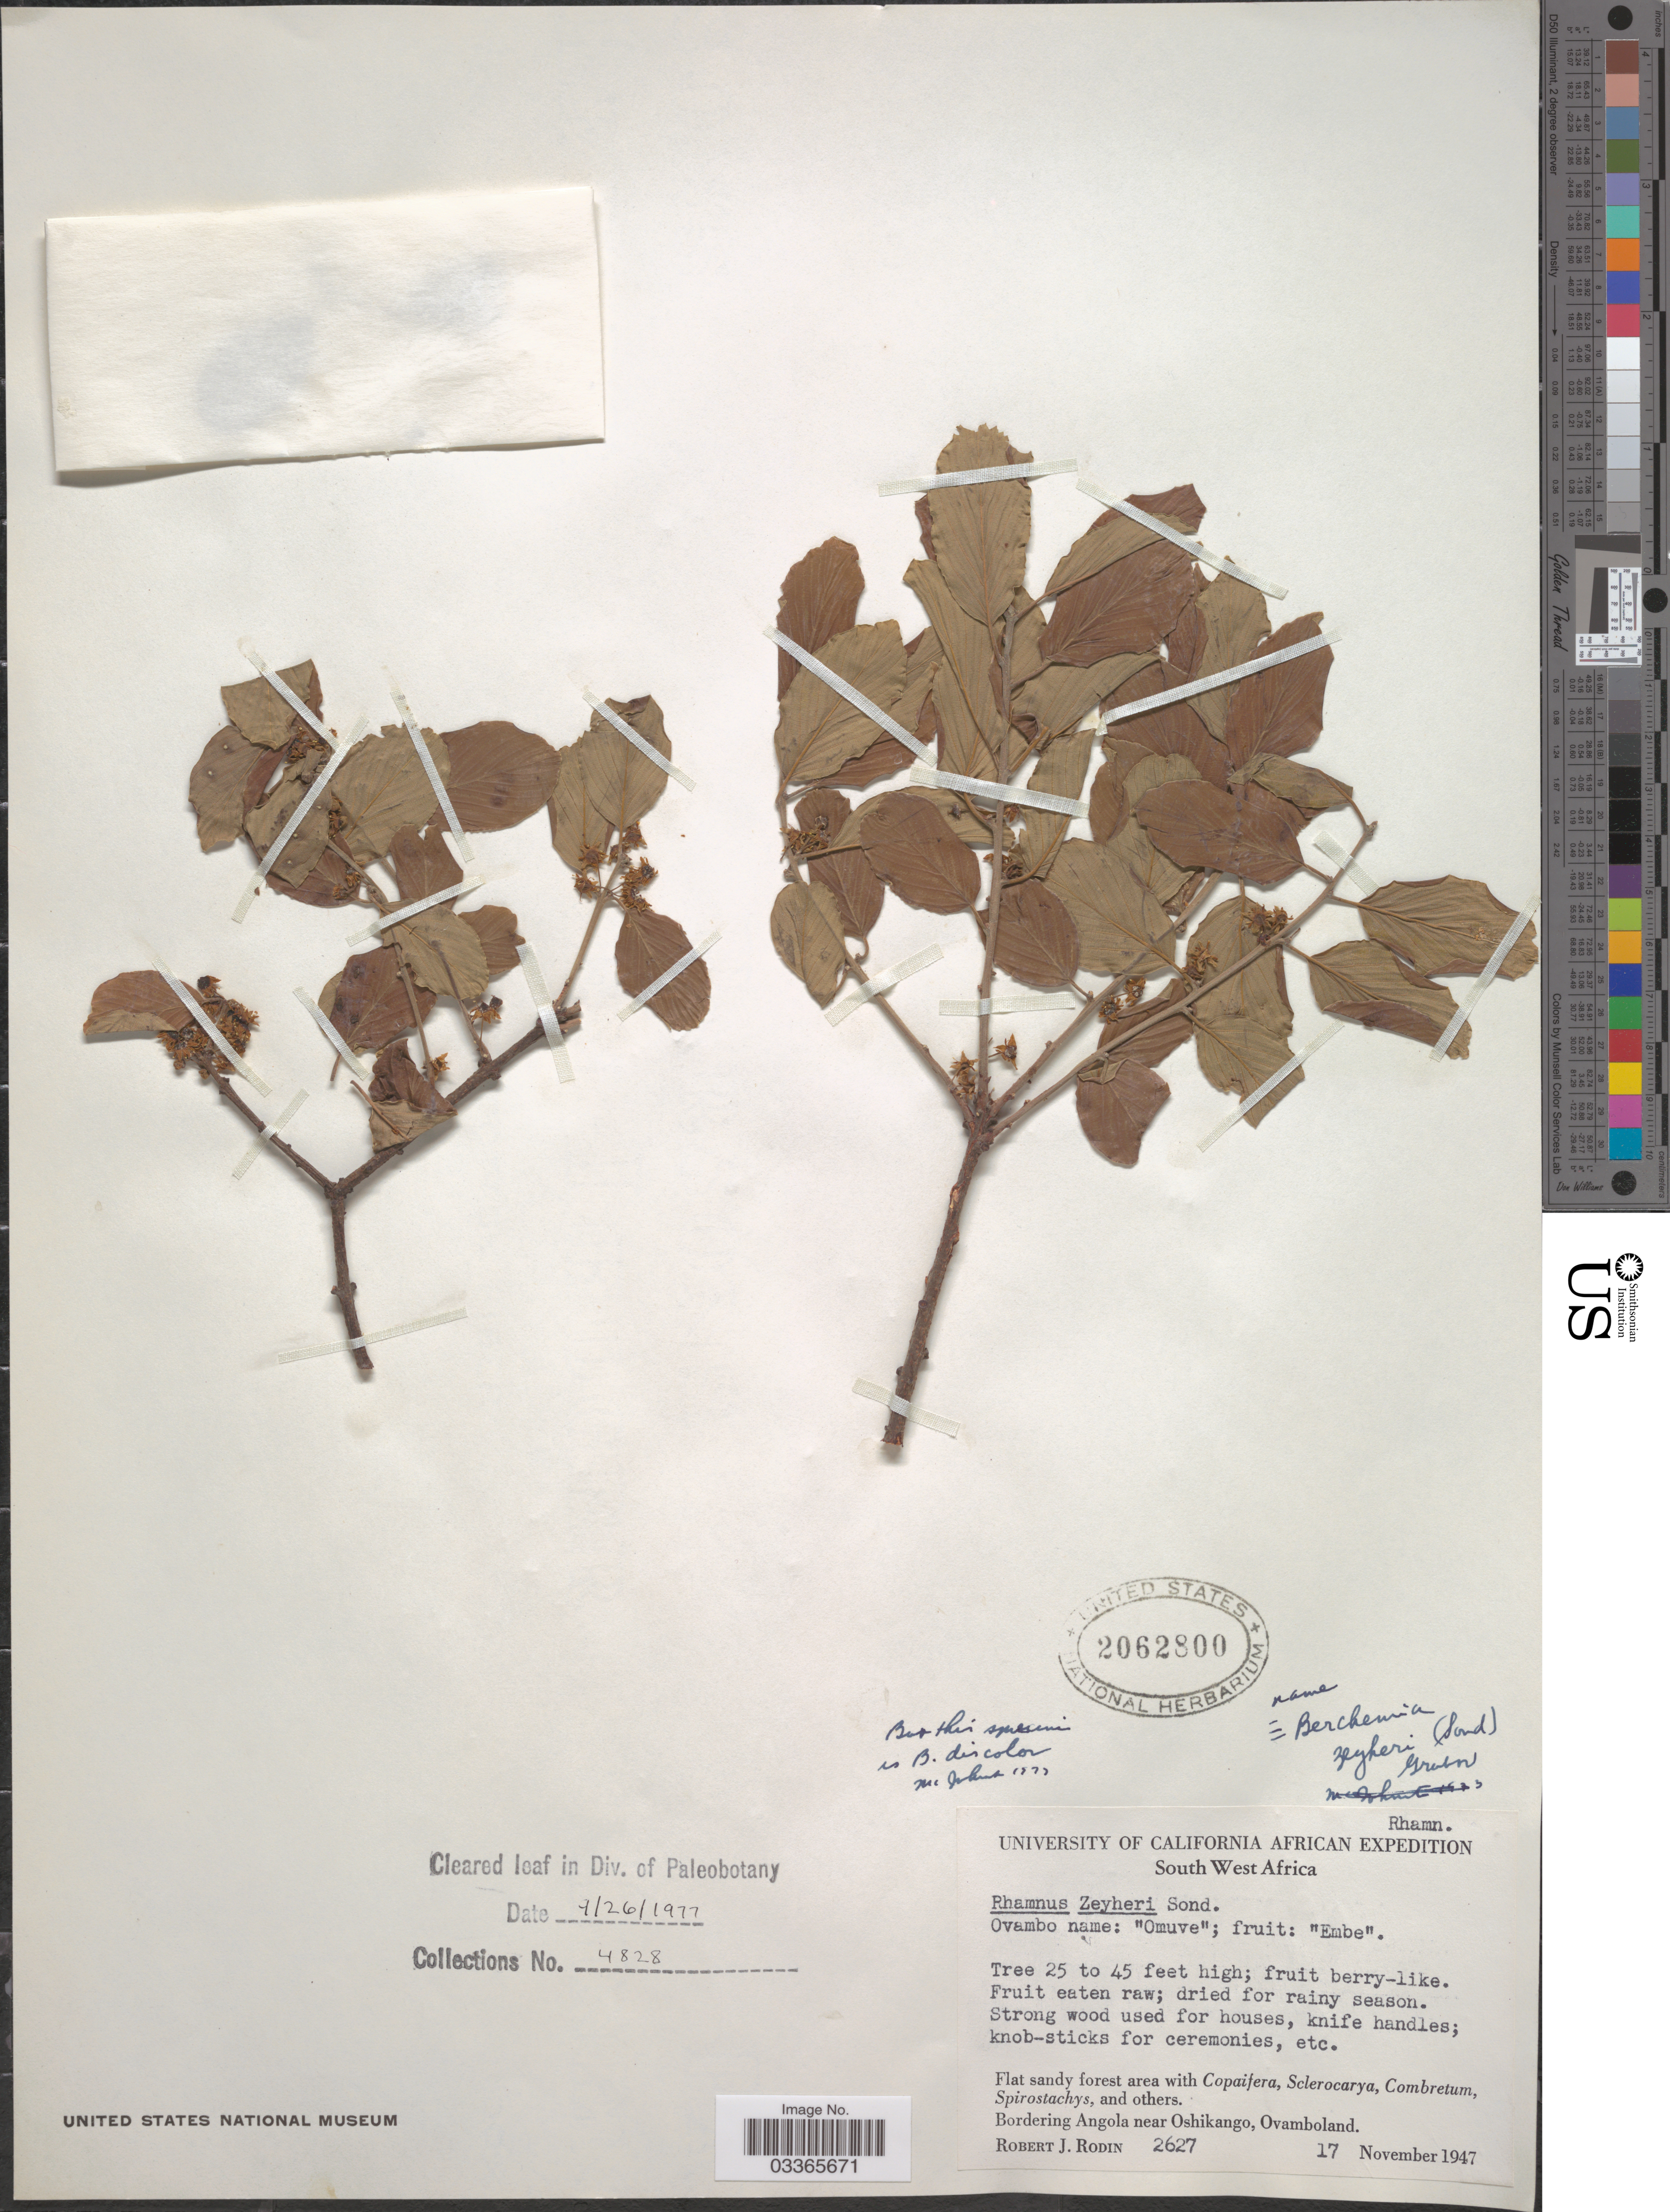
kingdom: Plantae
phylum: Tracheophyta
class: Magnoliopsida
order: Rosales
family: Rhamnaceae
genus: Phyllogeiton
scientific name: Phyllogeiton discolor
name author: (Klotzsch) Herzog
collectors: R. J. Rodin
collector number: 2627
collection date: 1947-11-17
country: Namibia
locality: South West Africa, Bordering Angola near Oshikango, Ovamboland.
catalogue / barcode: US 2062800